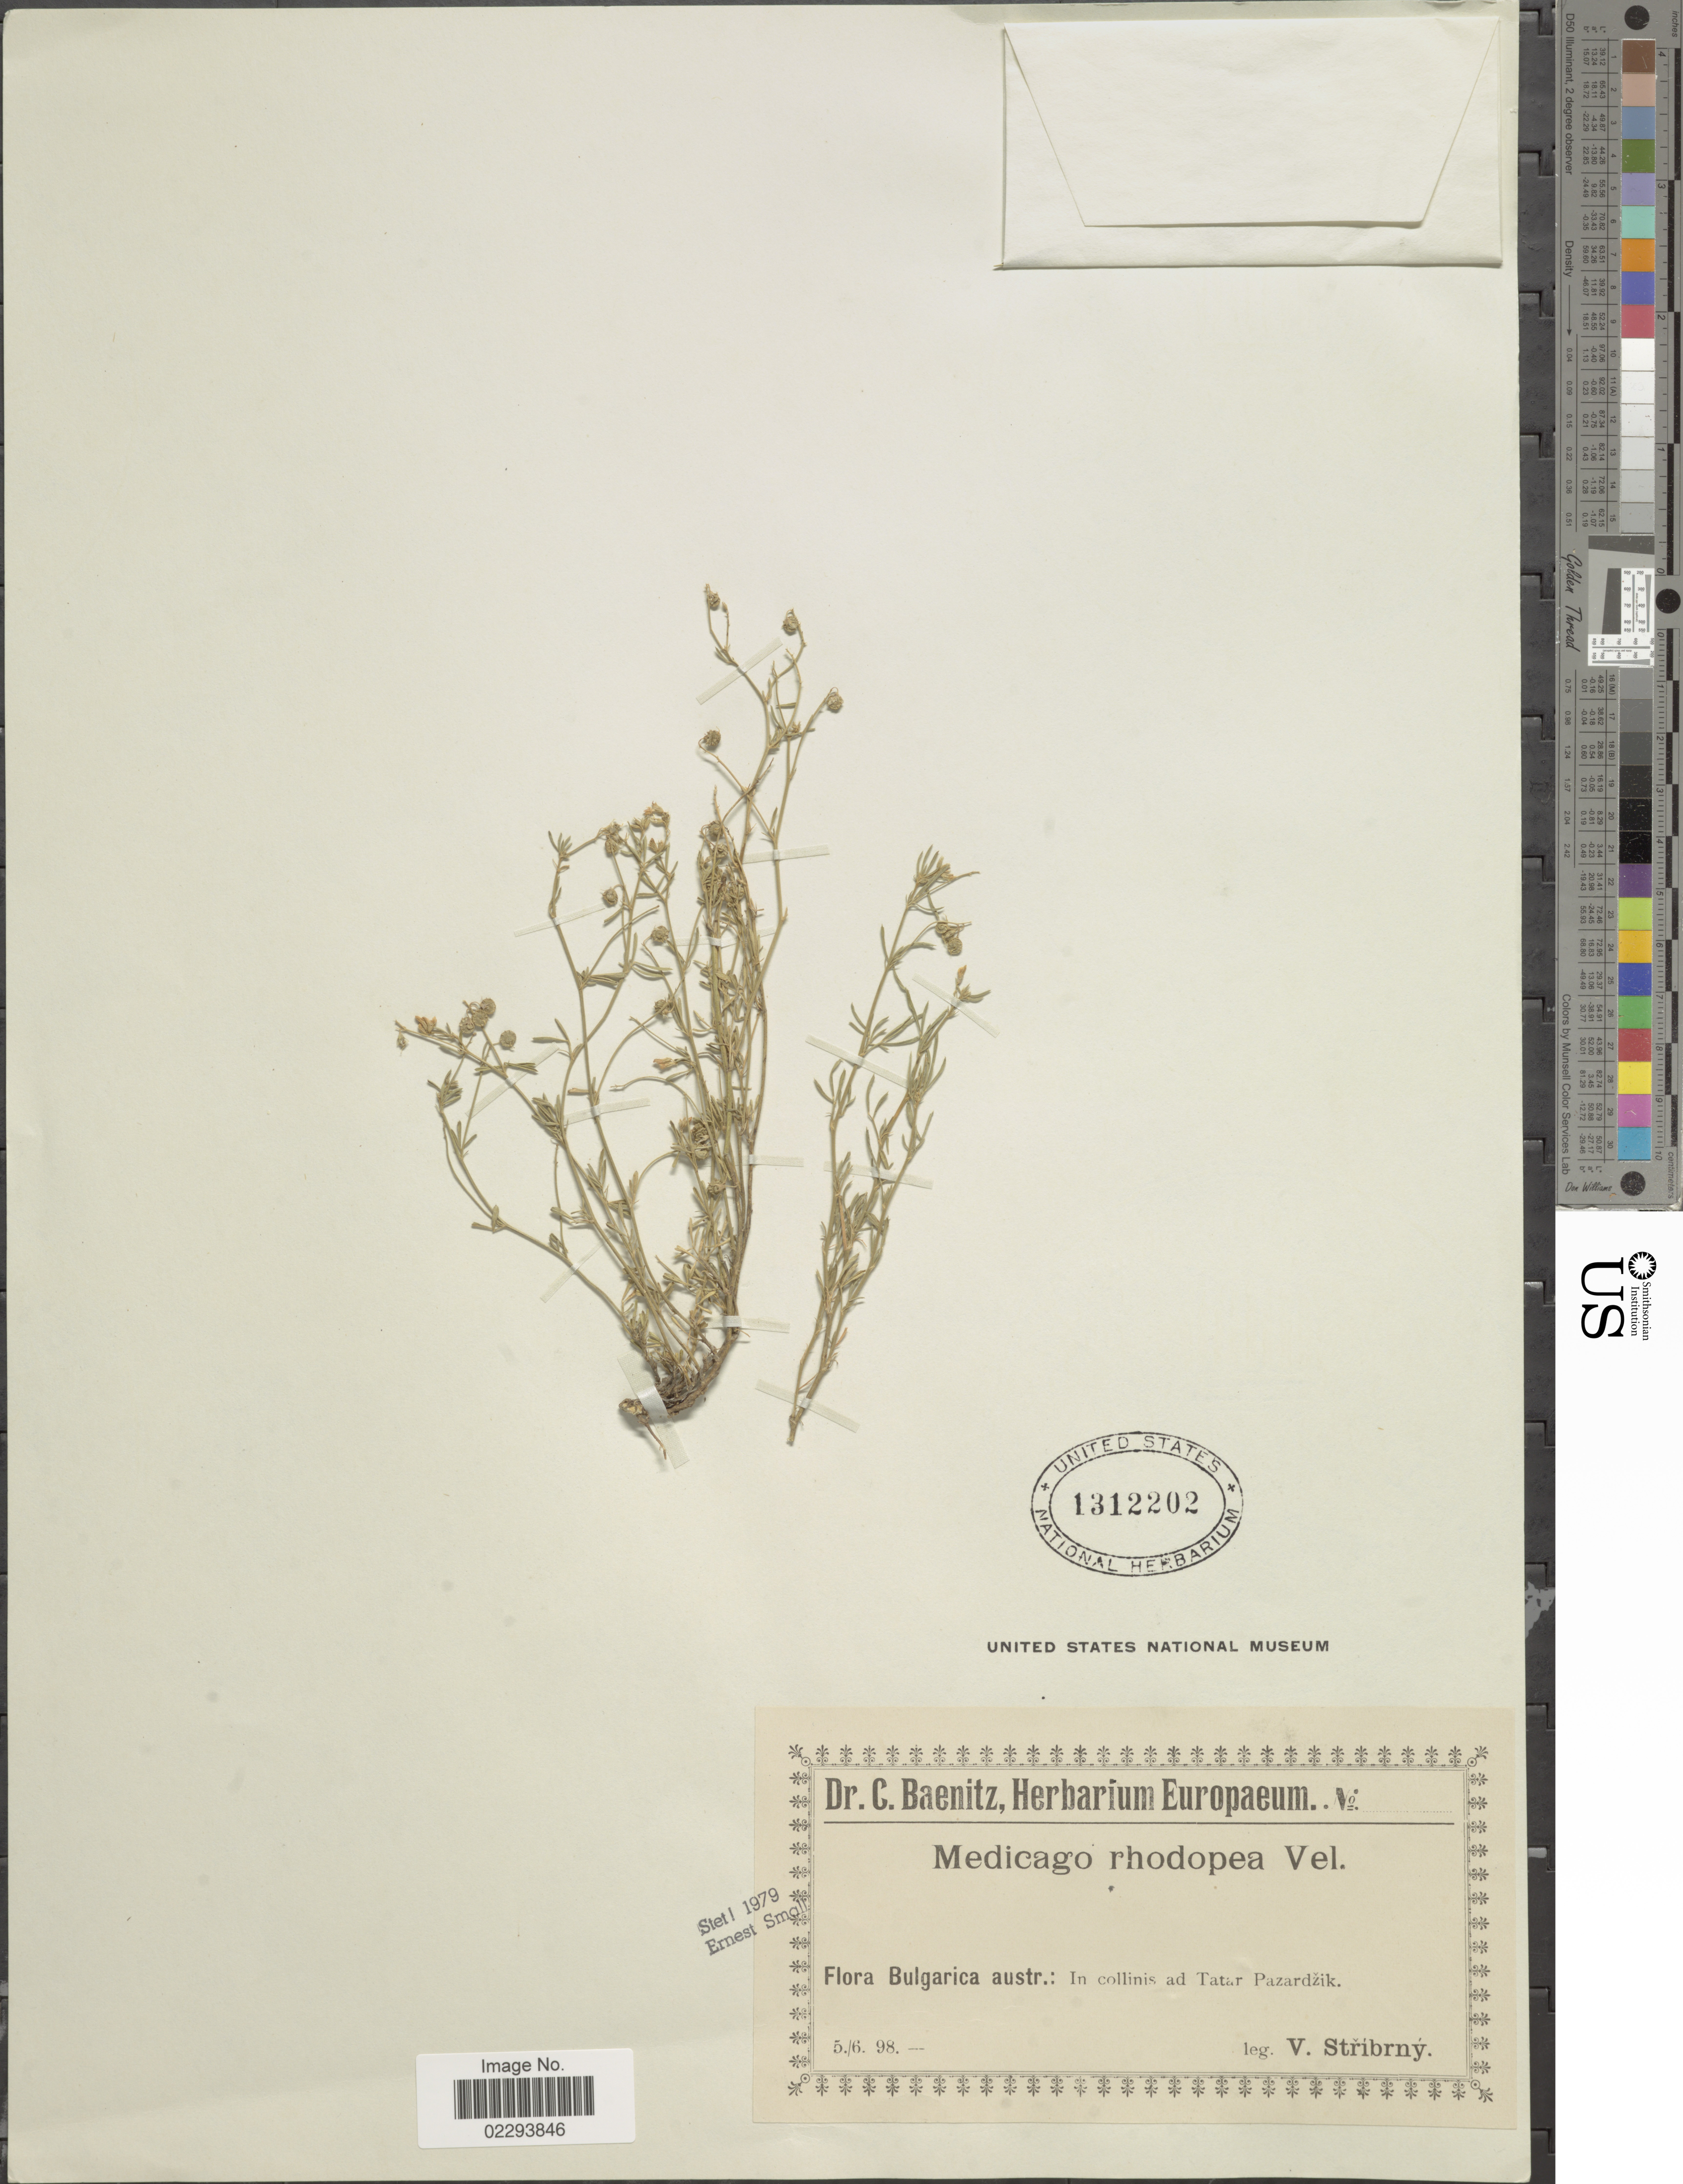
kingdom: Plantae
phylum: Tracheophyta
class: Magnoliopsida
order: Fabales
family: Fabaceae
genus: Medicago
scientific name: Medicago rhodopea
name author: Velen.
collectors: V. Stribrny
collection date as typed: Transcribed d/m/y: 5/6/98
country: Bulgaria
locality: Bulgarica austr. : In collinis ad Tatar Pazardzik.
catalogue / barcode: US 1312202